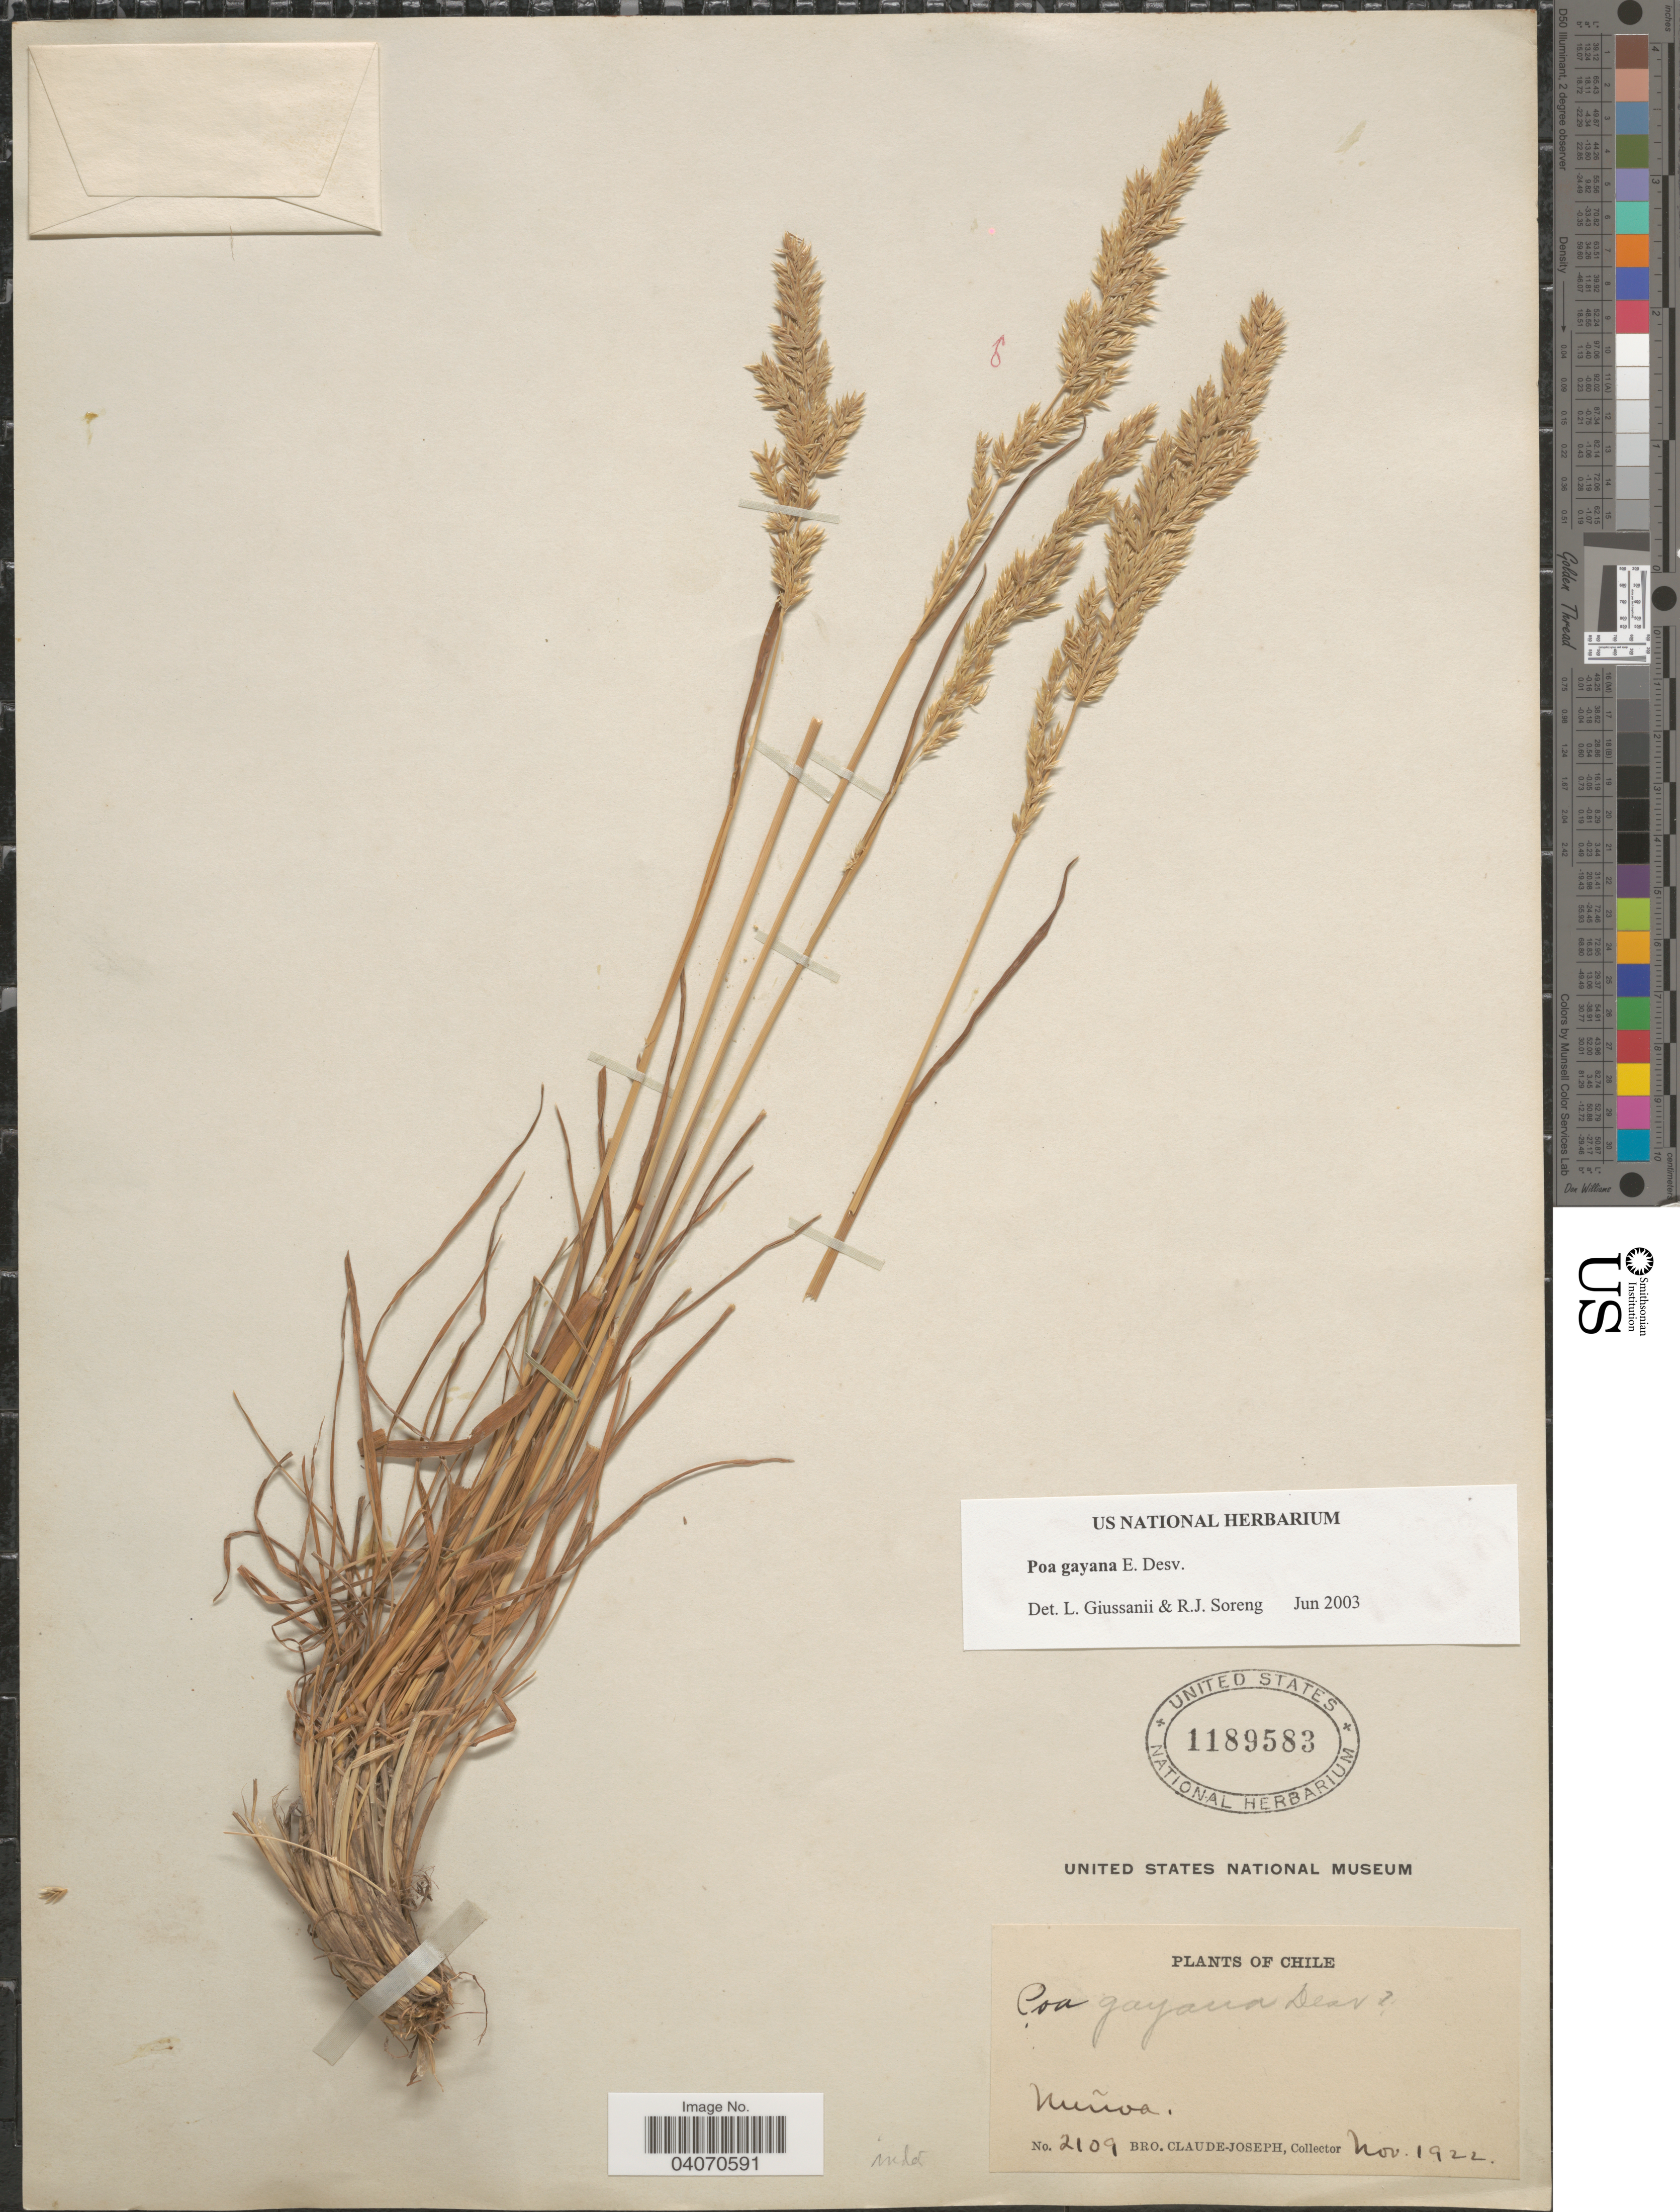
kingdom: Plantae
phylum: Tracheophyta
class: Liliopsida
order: Poales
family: Poaceae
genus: Poa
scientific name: Poa gayana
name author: É. Desv.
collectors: Bro. Claude-Joseph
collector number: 2109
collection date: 1922-11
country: Chile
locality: Nuñoa.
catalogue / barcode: US 1189583